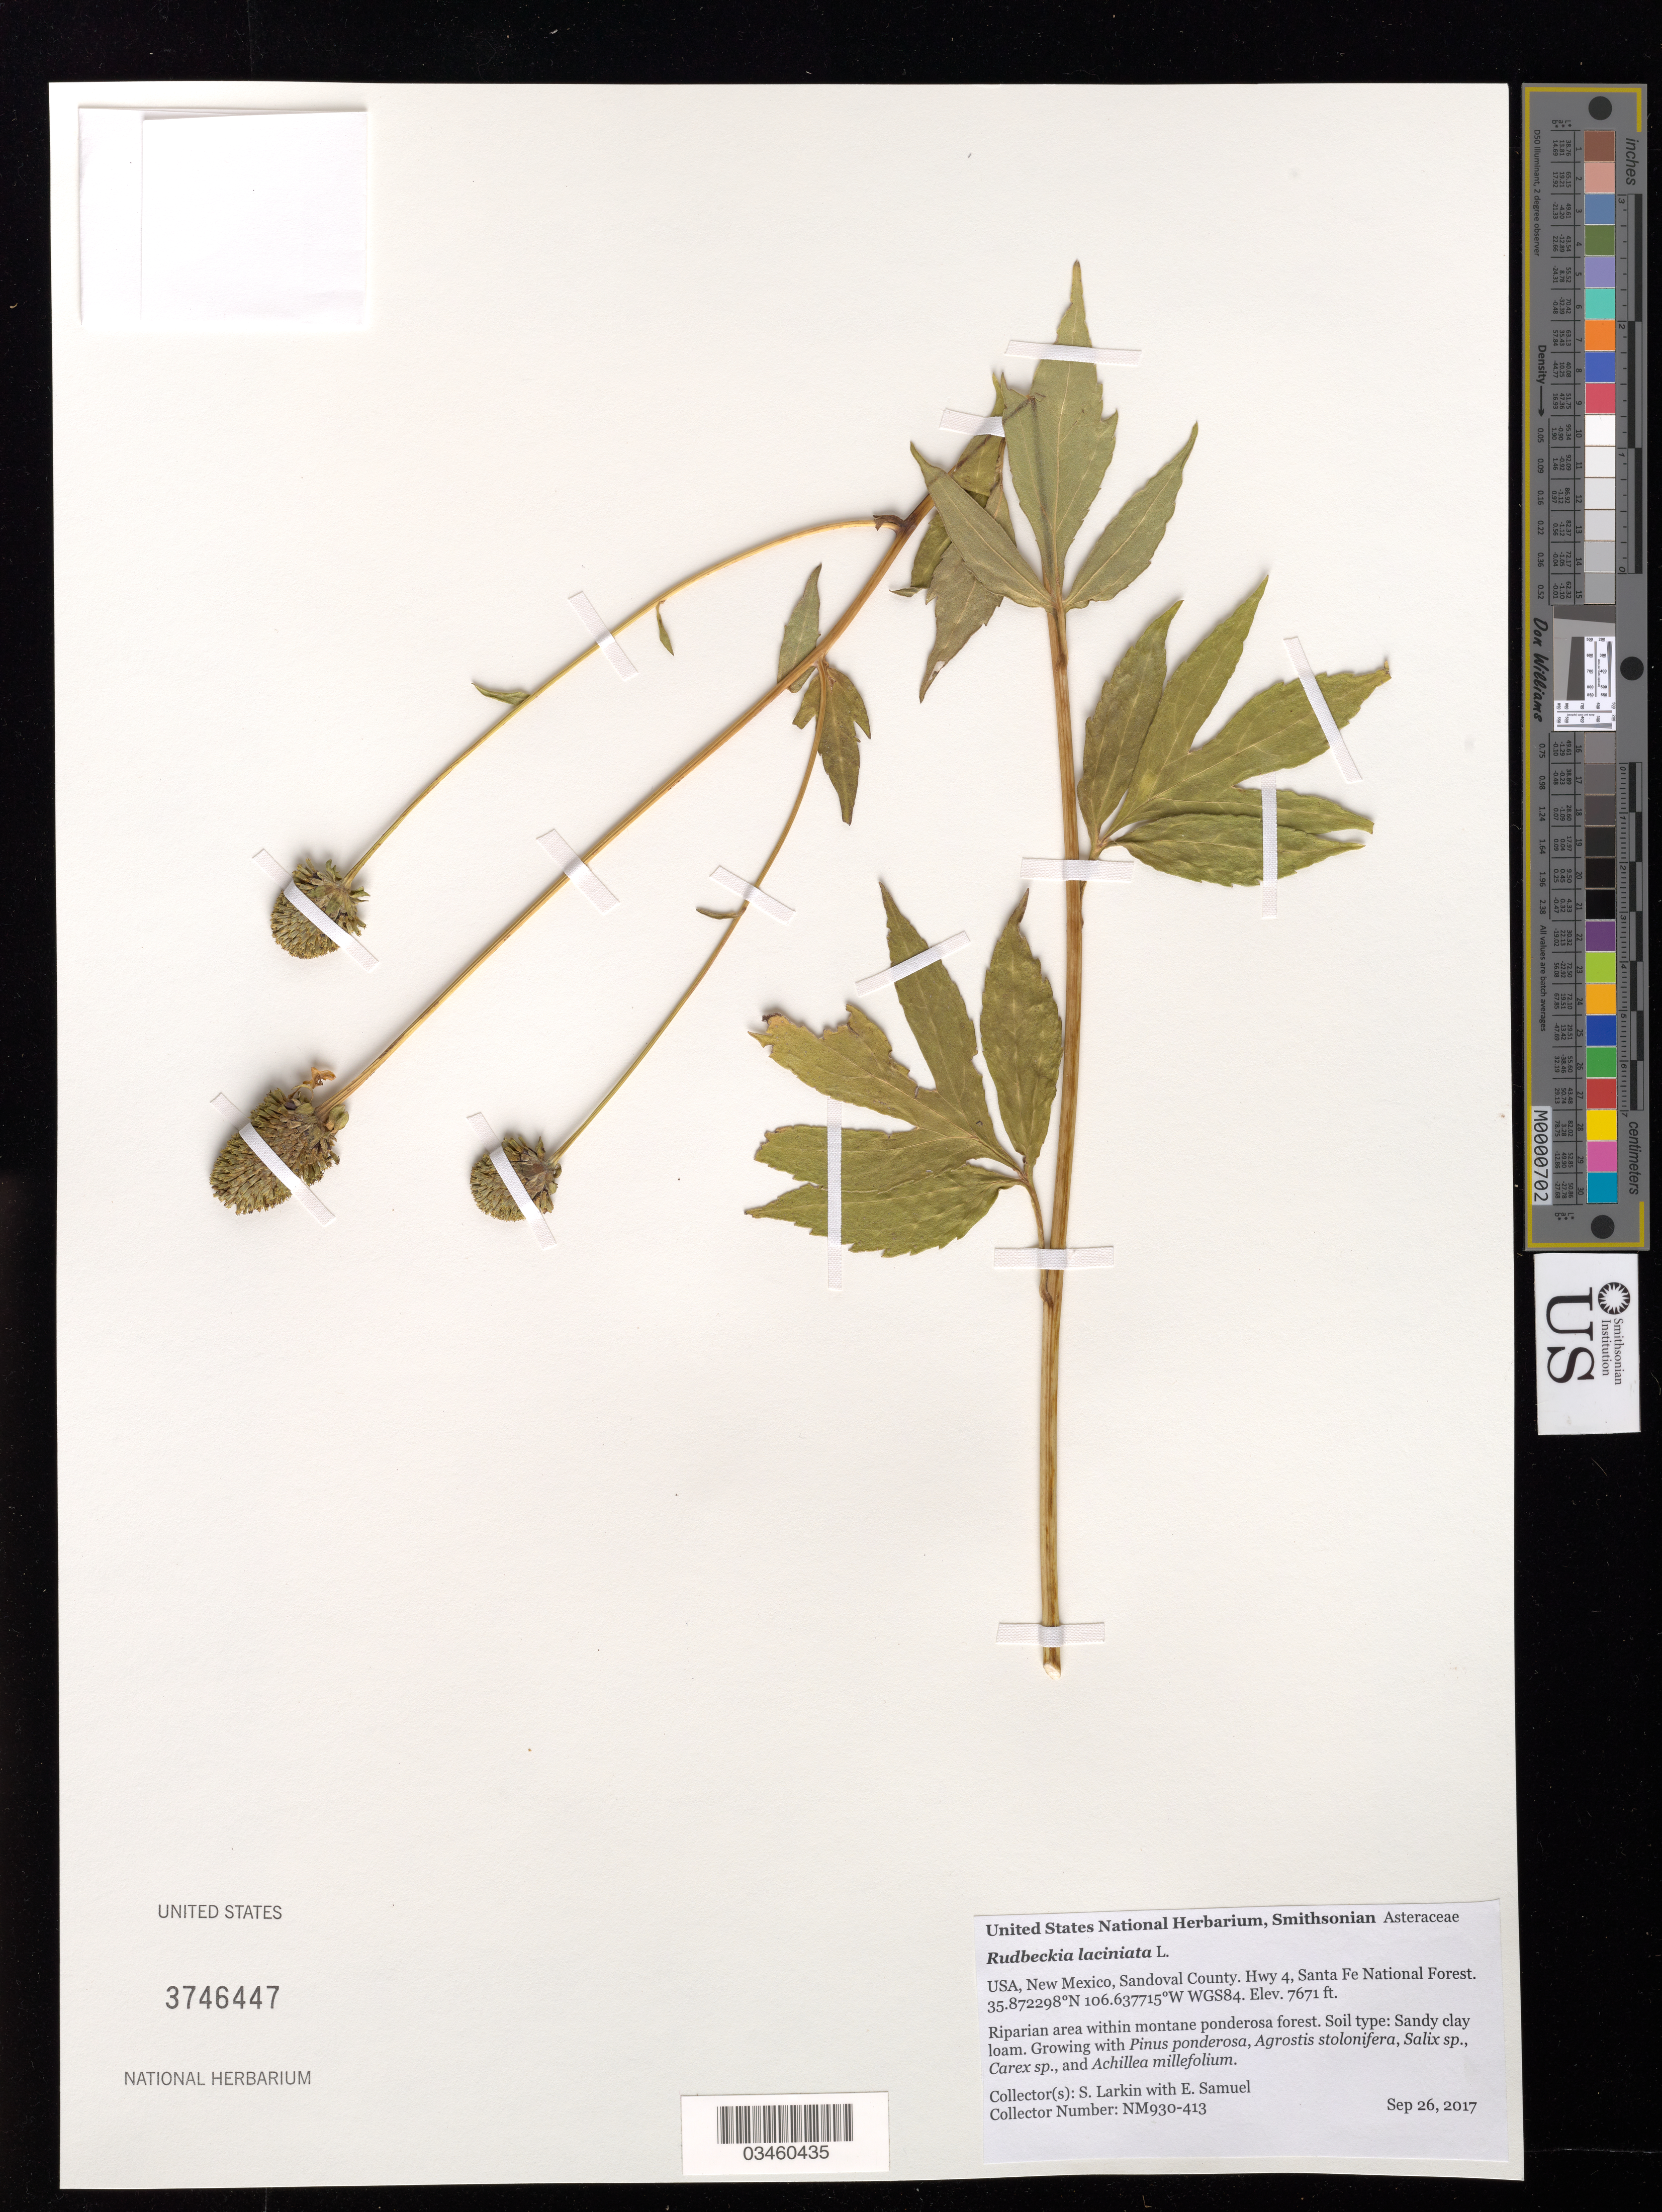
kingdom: Plantae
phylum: Tracheophyta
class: Magnoliopsida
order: Asterales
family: Asteraceae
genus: Rudbeckia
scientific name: Rudbeckia laciniata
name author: L.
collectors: S. Larkin & E. Samuel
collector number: NM930-413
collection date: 2017-09-26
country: United States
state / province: New Mexico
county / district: Sandoval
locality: Santa Fe National Forest, Highway 4, about 5 miles past Las Conchas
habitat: Sandy clay loam. Riparian area within montane ponderosa forest.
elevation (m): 2338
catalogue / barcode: US 3746447